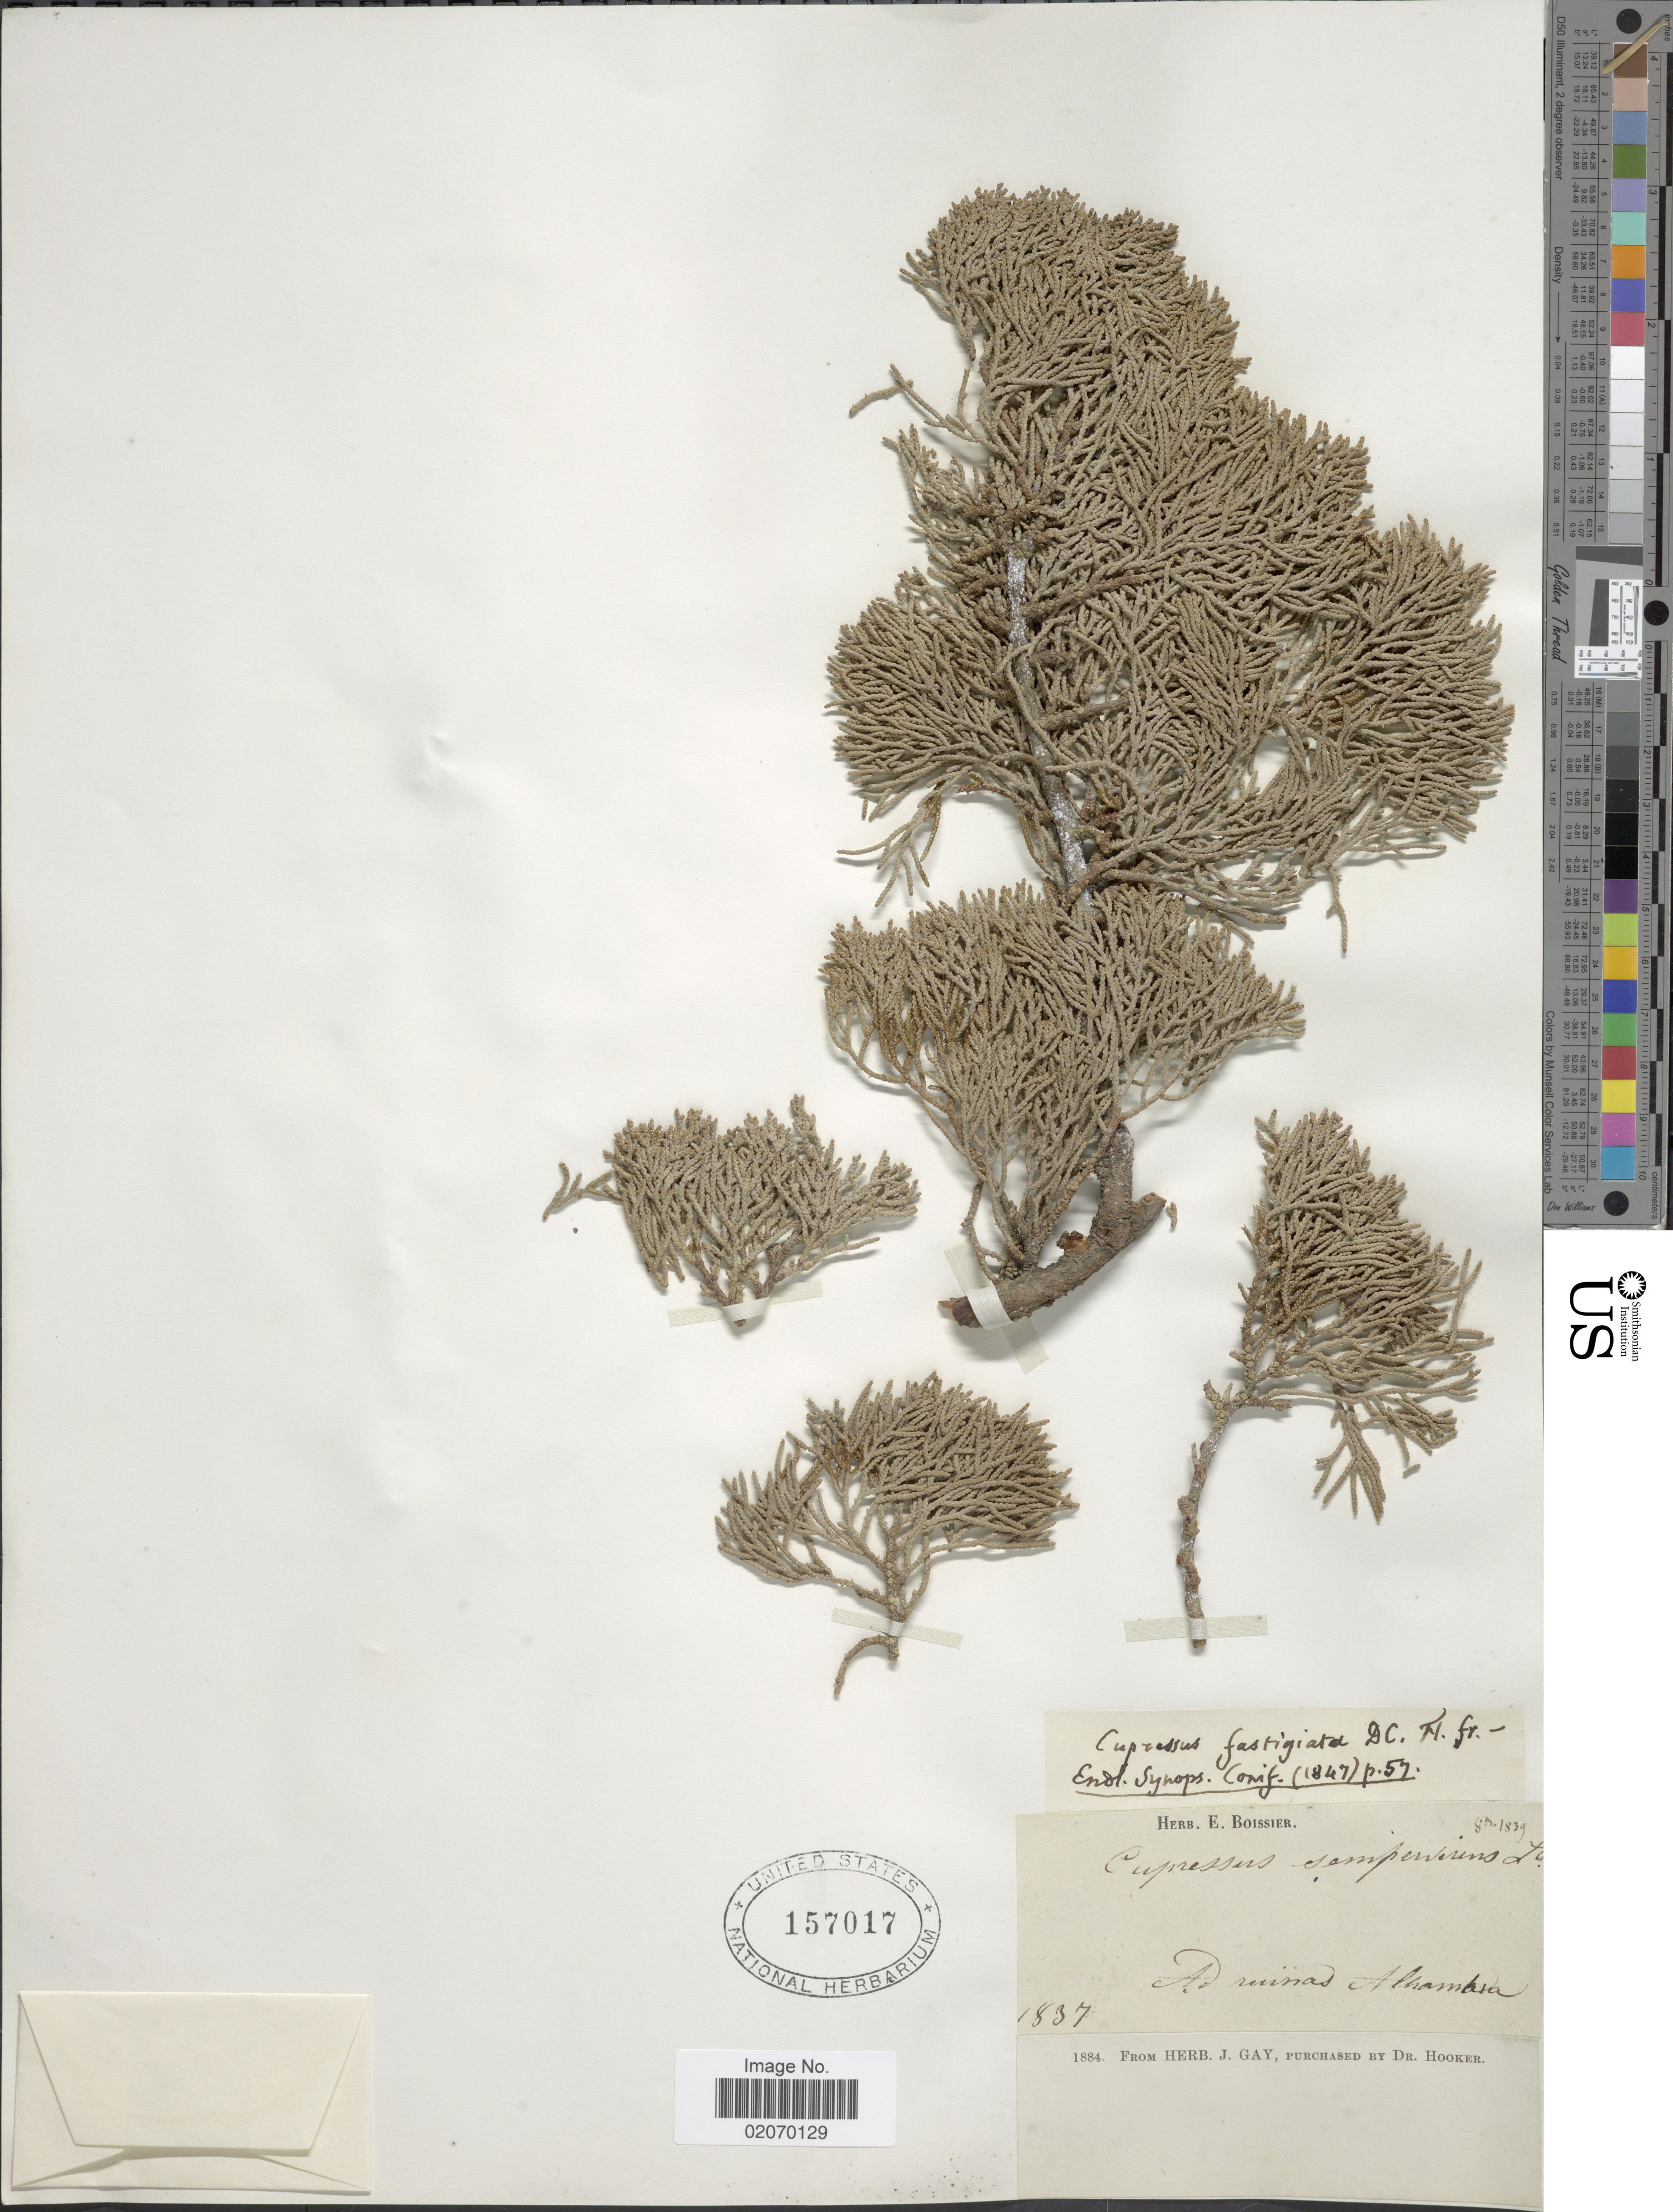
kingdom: Plantae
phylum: Tracheophyta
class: Pinopsida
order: Pinales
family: Cupressaceae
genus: Cupressus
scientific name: Cupressus fastigiata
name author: DC.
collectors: ex herb. E. Boissier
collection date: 1839-08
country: Spain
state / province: Castilla-La Mancha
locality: Ad ruinas Alhambra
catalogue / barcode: US 157017